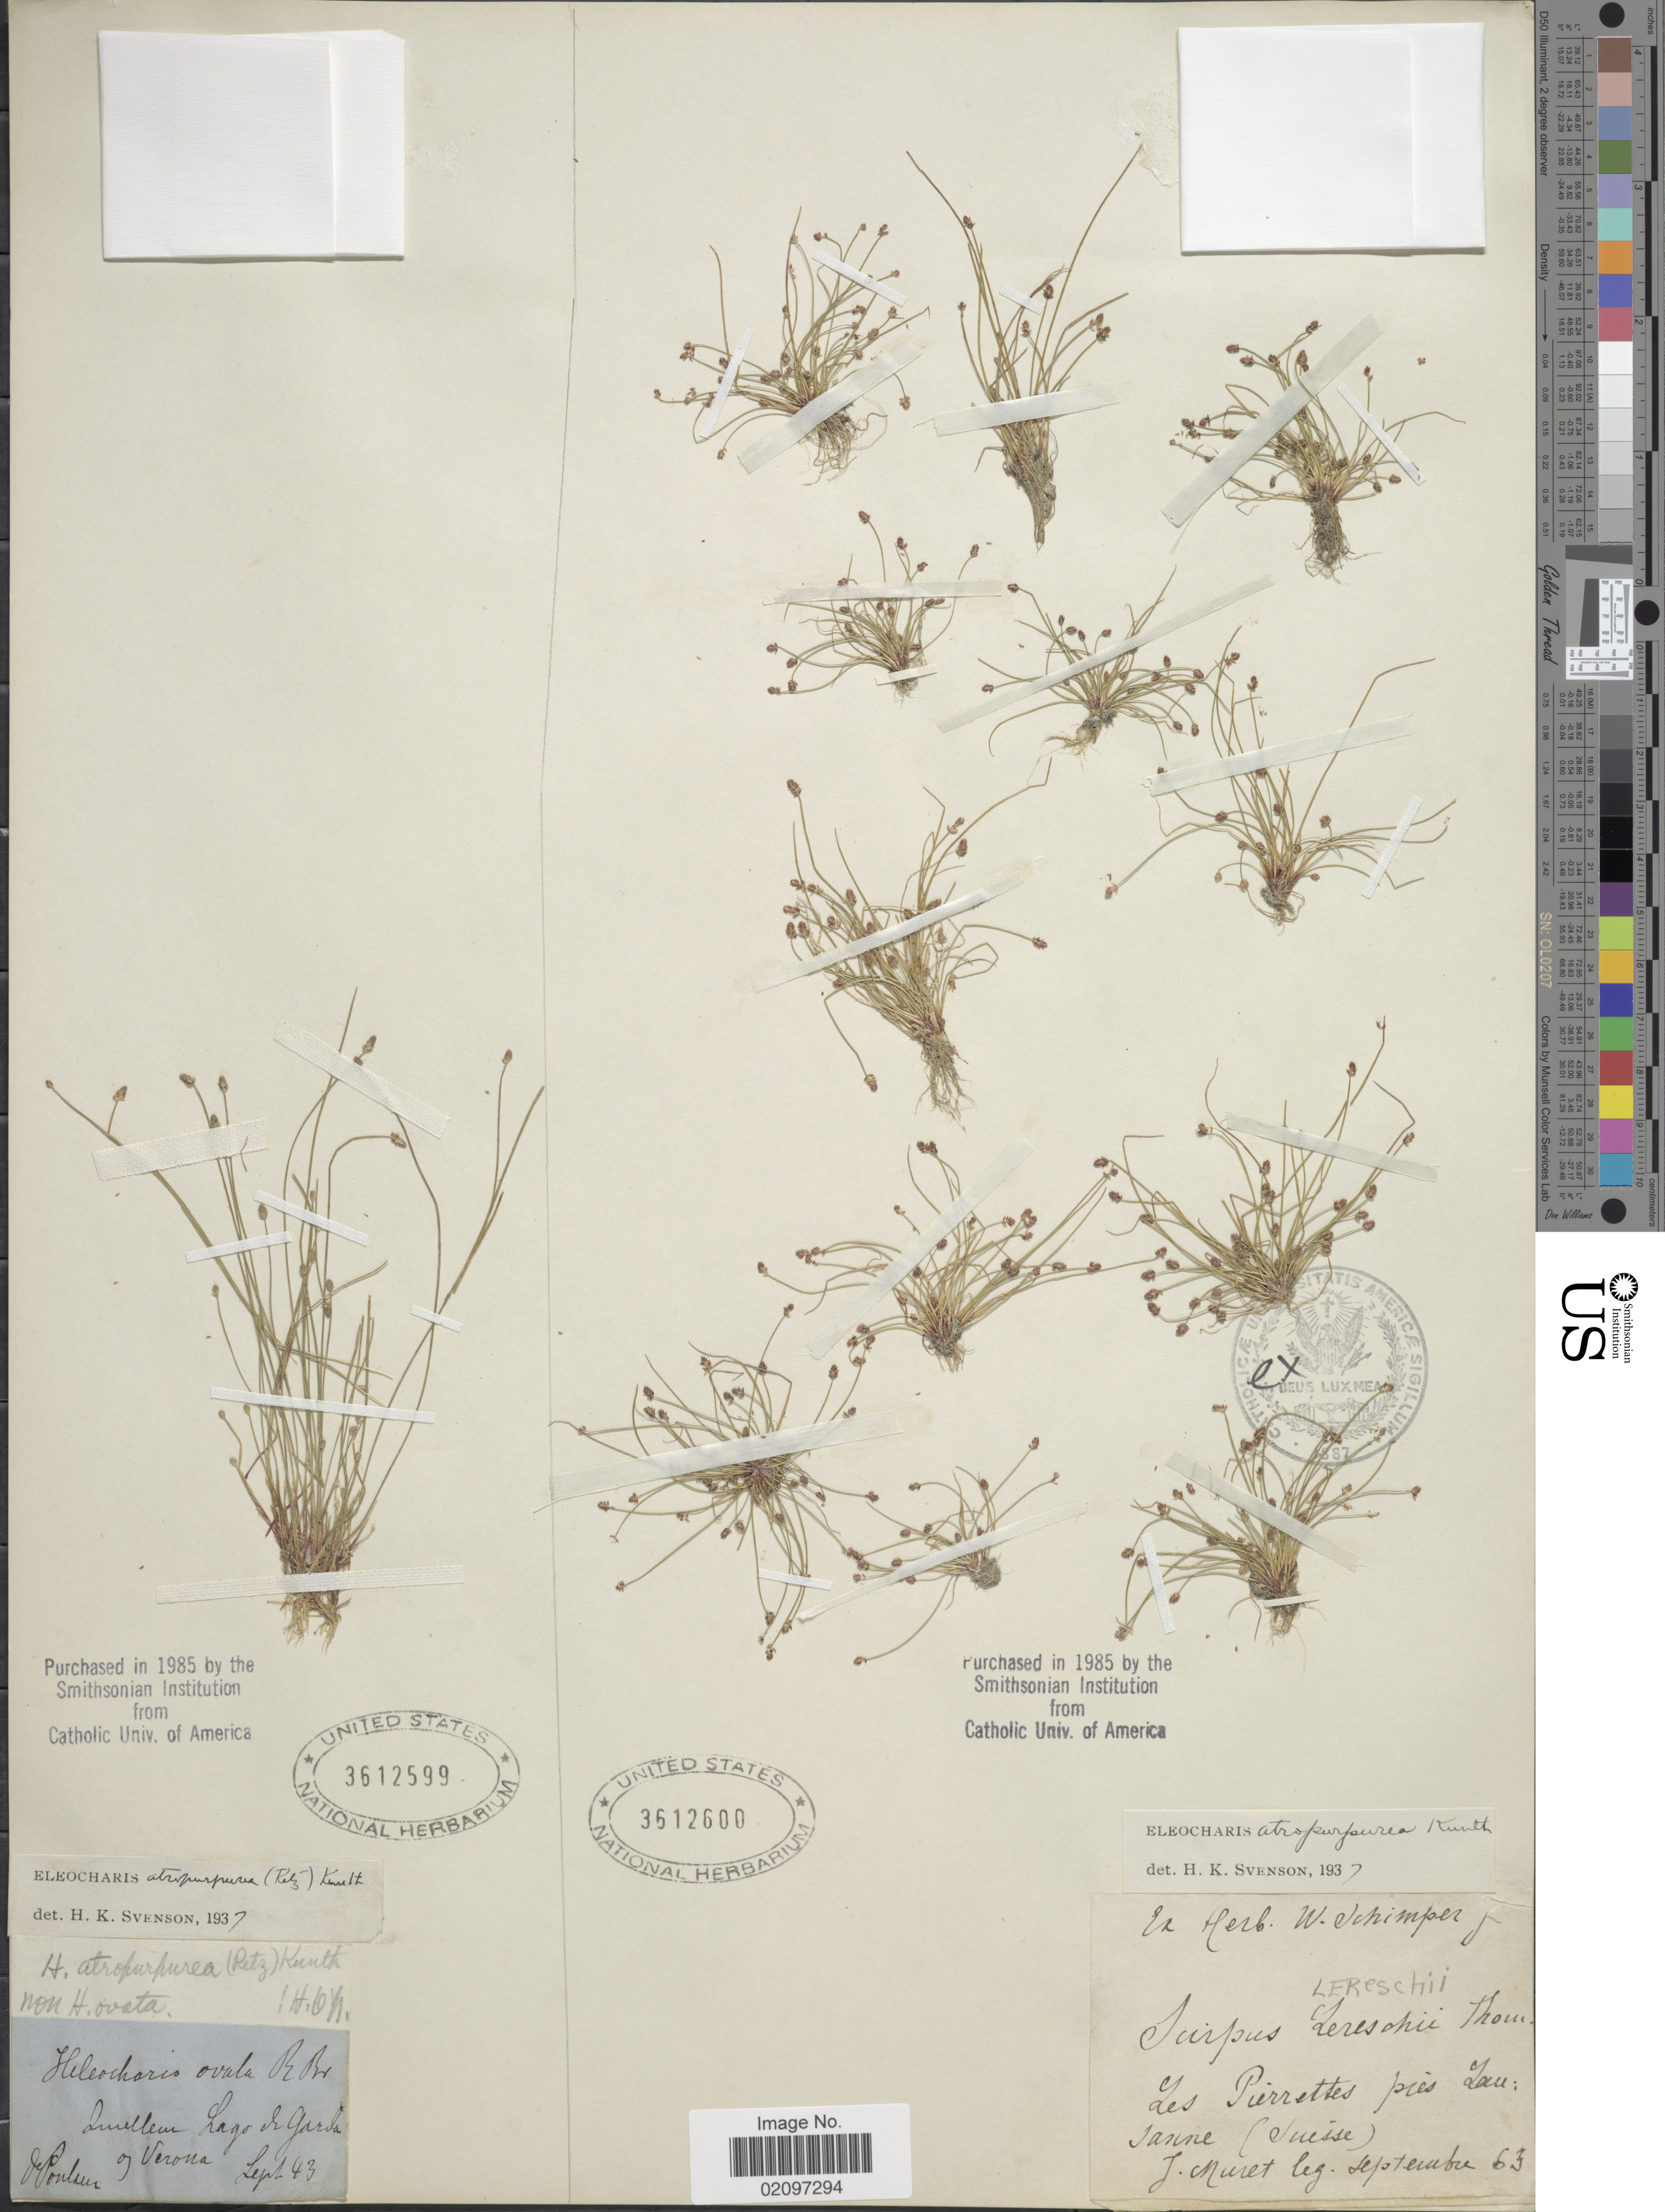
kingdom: Plantae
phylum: Tracheophyta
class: Liliopsida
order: Poales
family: Cyperaceae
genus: Eleocharis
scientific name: Eleocharis atropurpurea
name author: (Retz.) J. Presl & C. Presl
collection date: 1843-09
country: Italy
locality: Quellem Lago de Garda of Verona.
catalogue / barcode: US 3612599